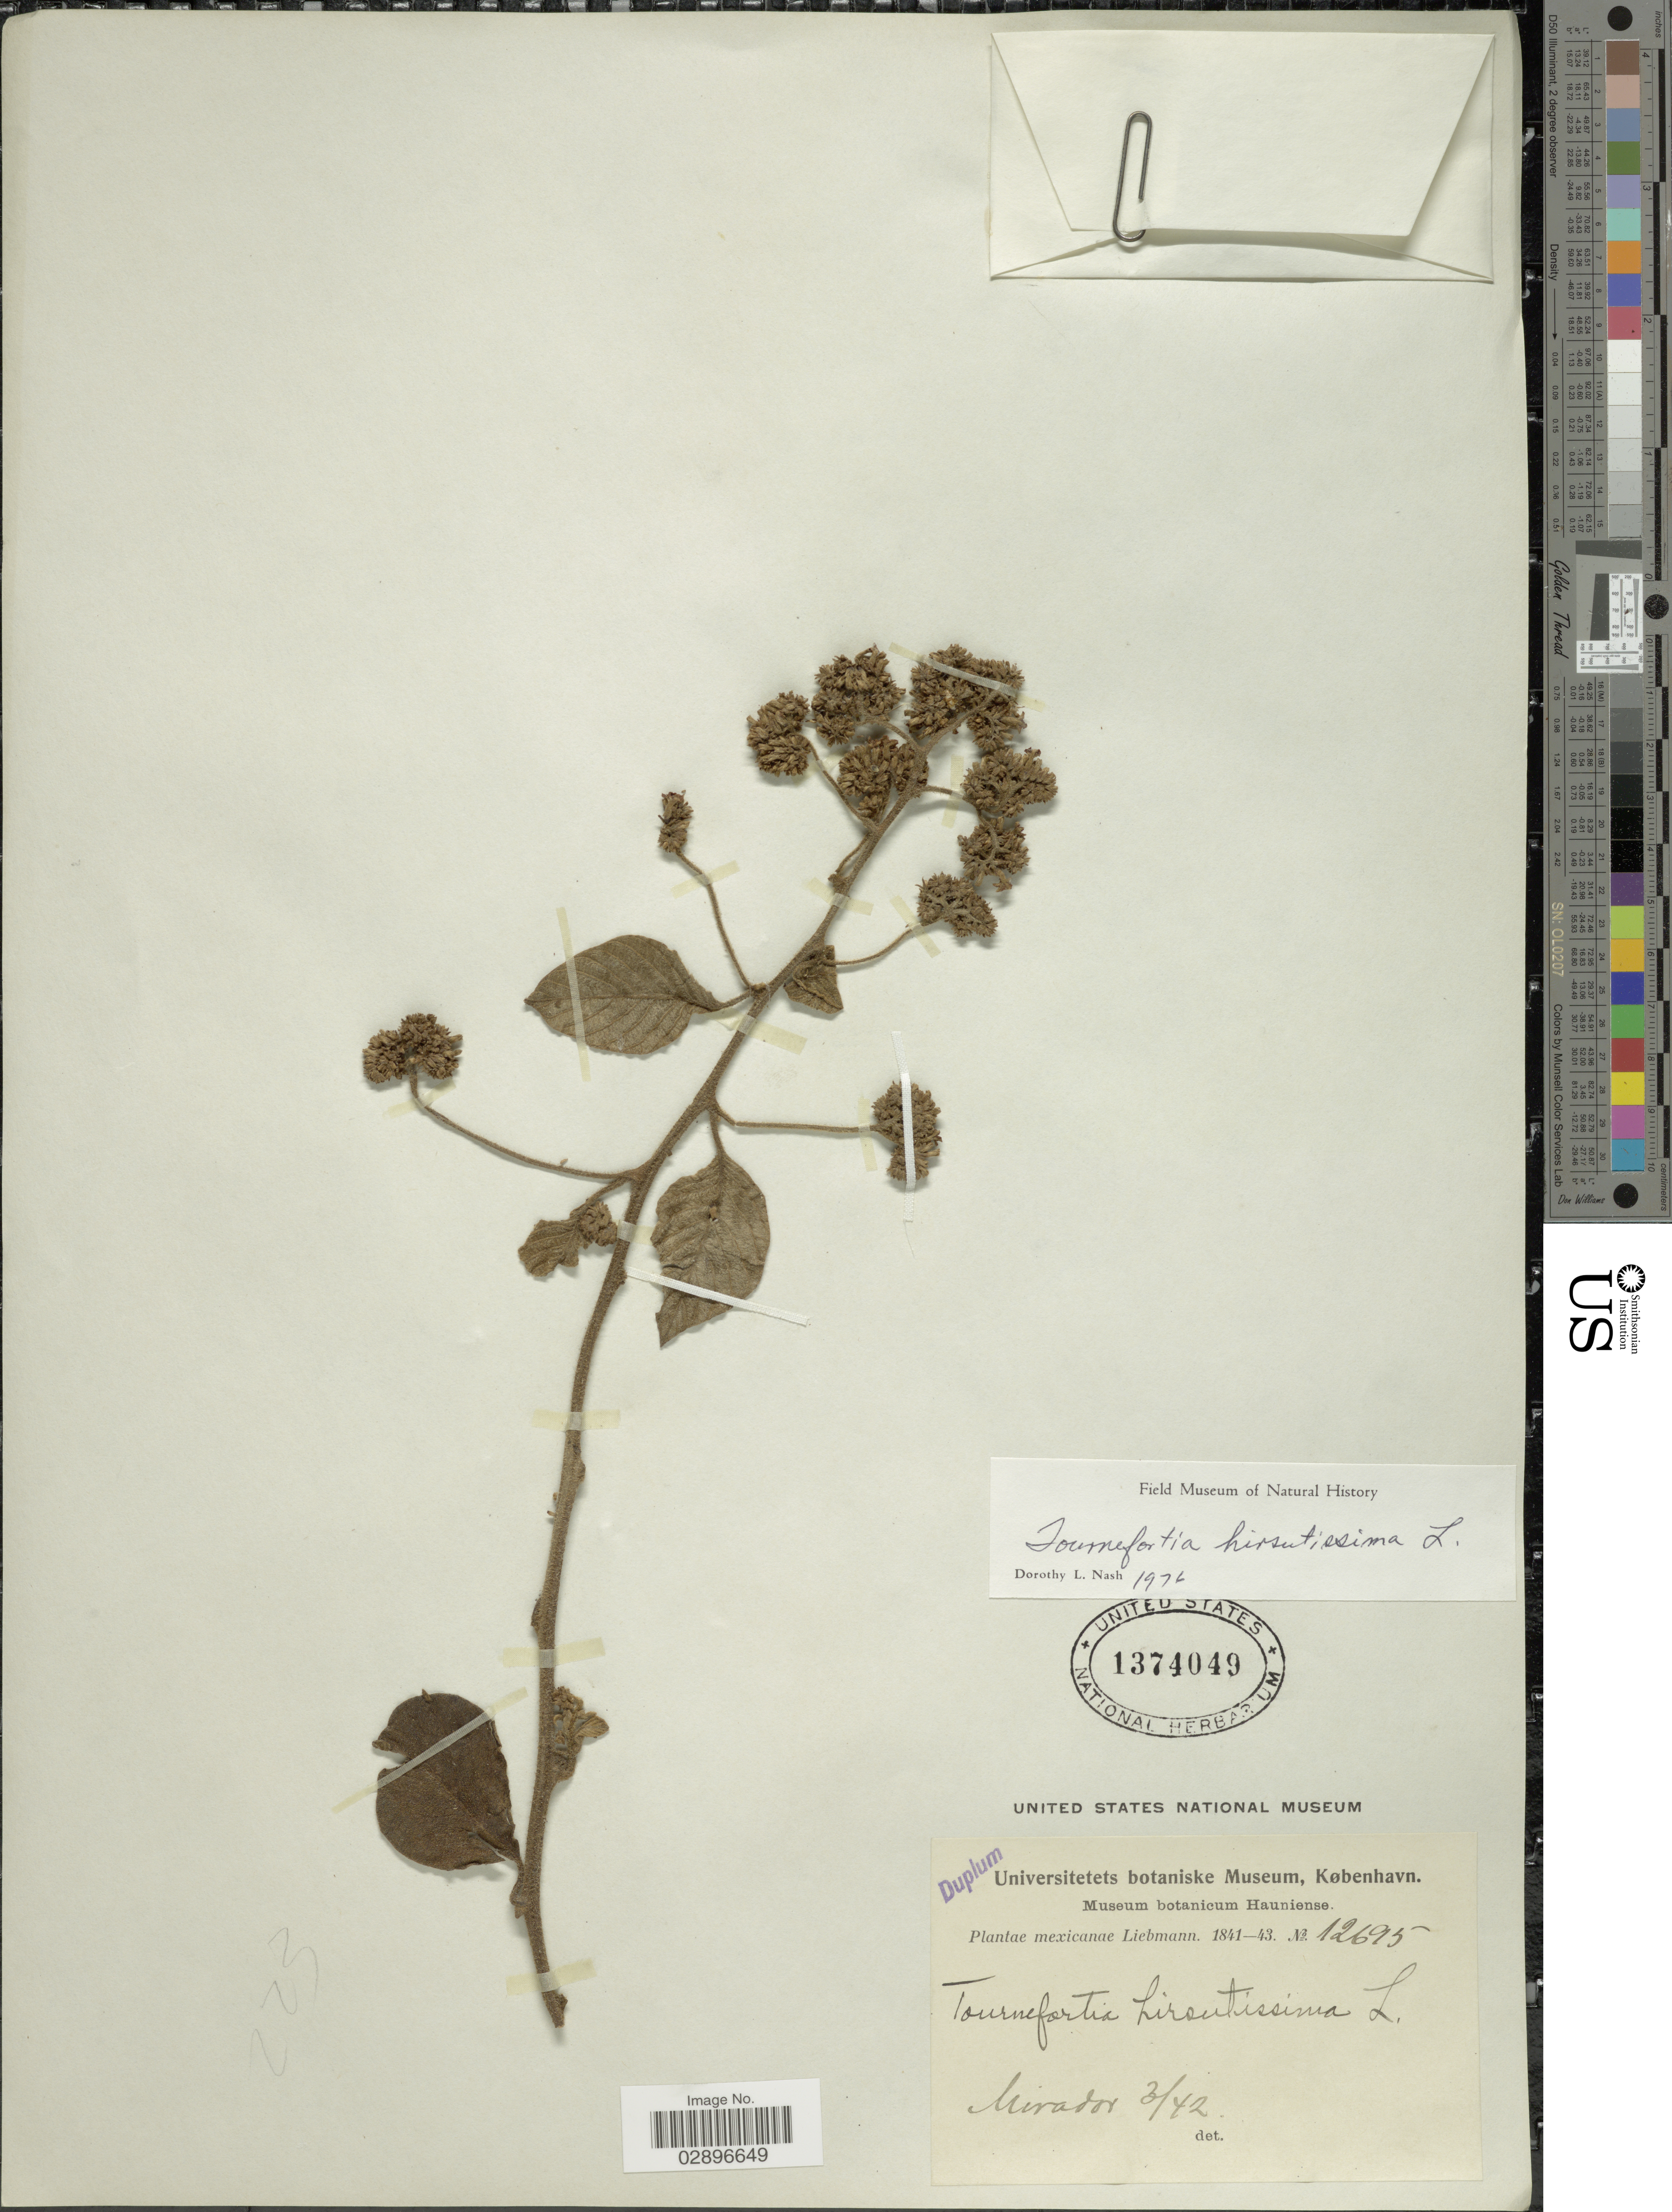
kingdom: Plantae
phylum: Tracheophyta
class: Magnoliopsida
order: Boraginales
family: Heliotropiaceae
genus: Tournefortia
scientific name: Tournefortia hirsutissima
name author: L.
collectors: Liebmann, --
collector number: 12695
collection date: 1842-03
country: Mexico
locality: Mexicanae. Mirador.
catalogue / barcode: US 1374049